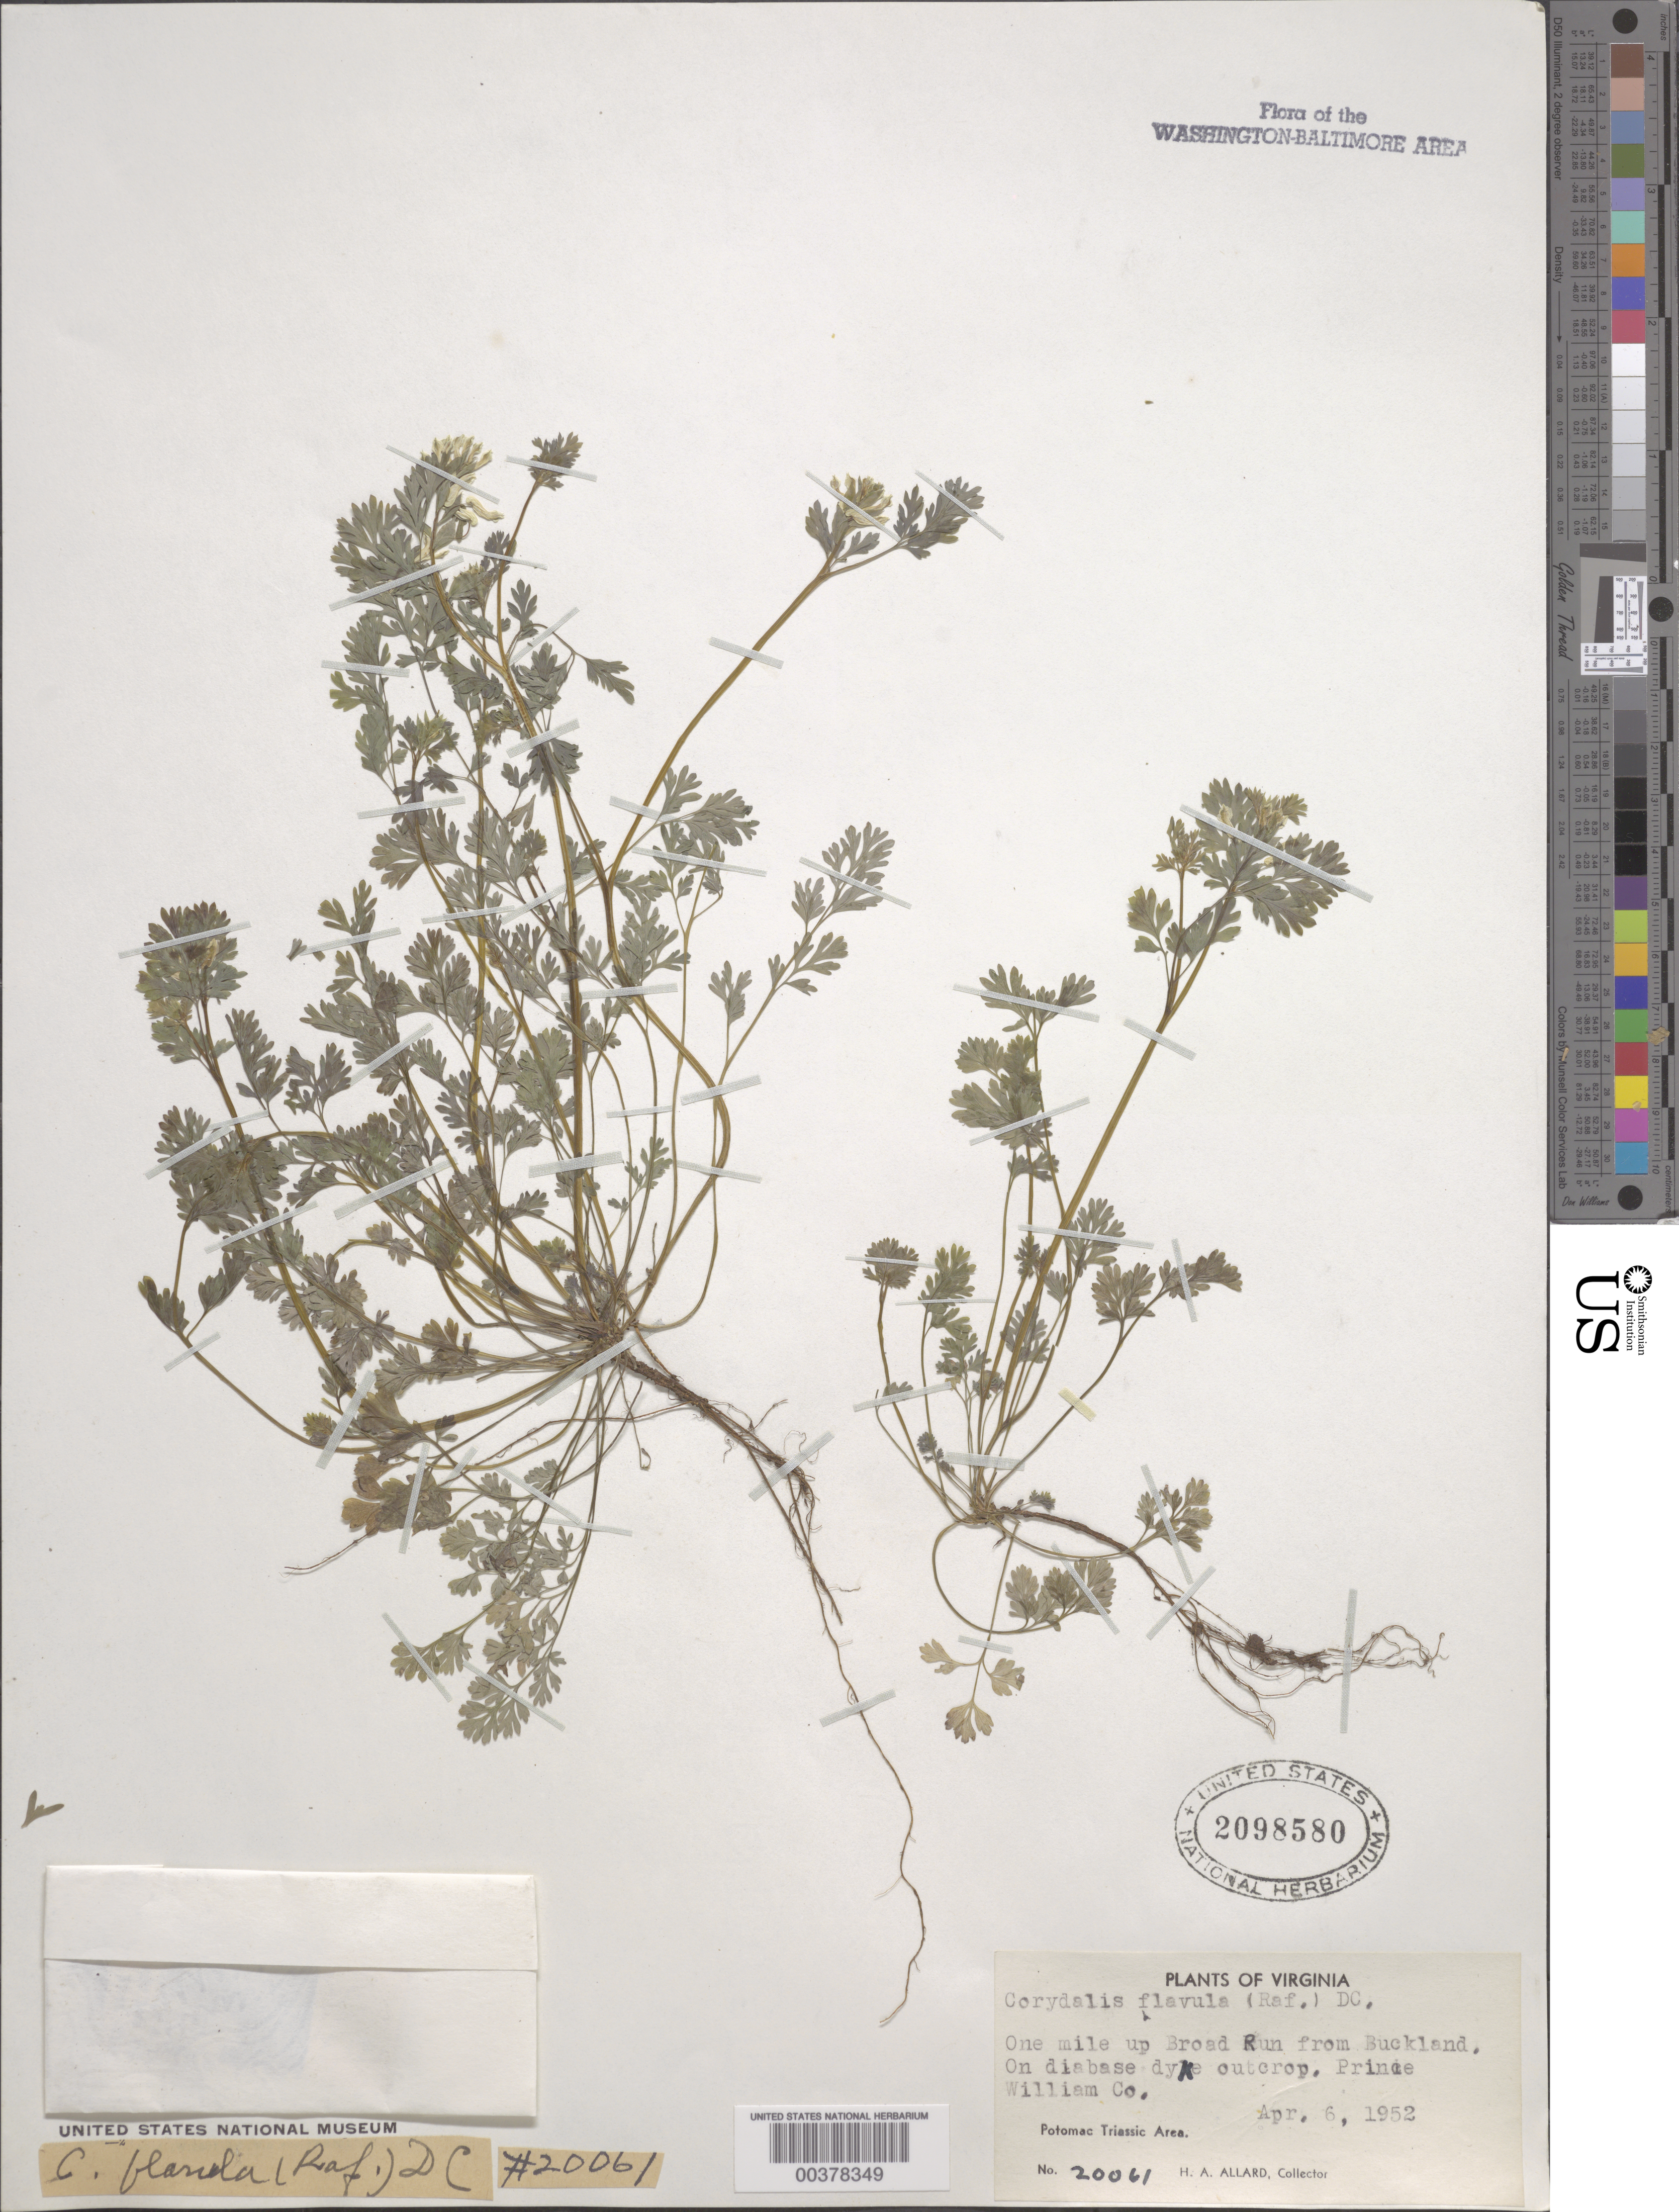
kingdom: Plantae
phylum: Tracheophyta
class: Magnoliopsida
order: Ranunculales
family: Papaveraceae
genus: Corydalis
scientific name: Corydalis flavula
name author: (Raf.) DC.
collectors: H. A. Allard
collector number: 20061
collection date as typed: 06 Apr 1952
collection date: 1952-04-06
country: United States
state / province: Virginia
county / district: Prince William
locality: Upstream from Buckland on Broad Run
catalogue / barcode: US 2098580